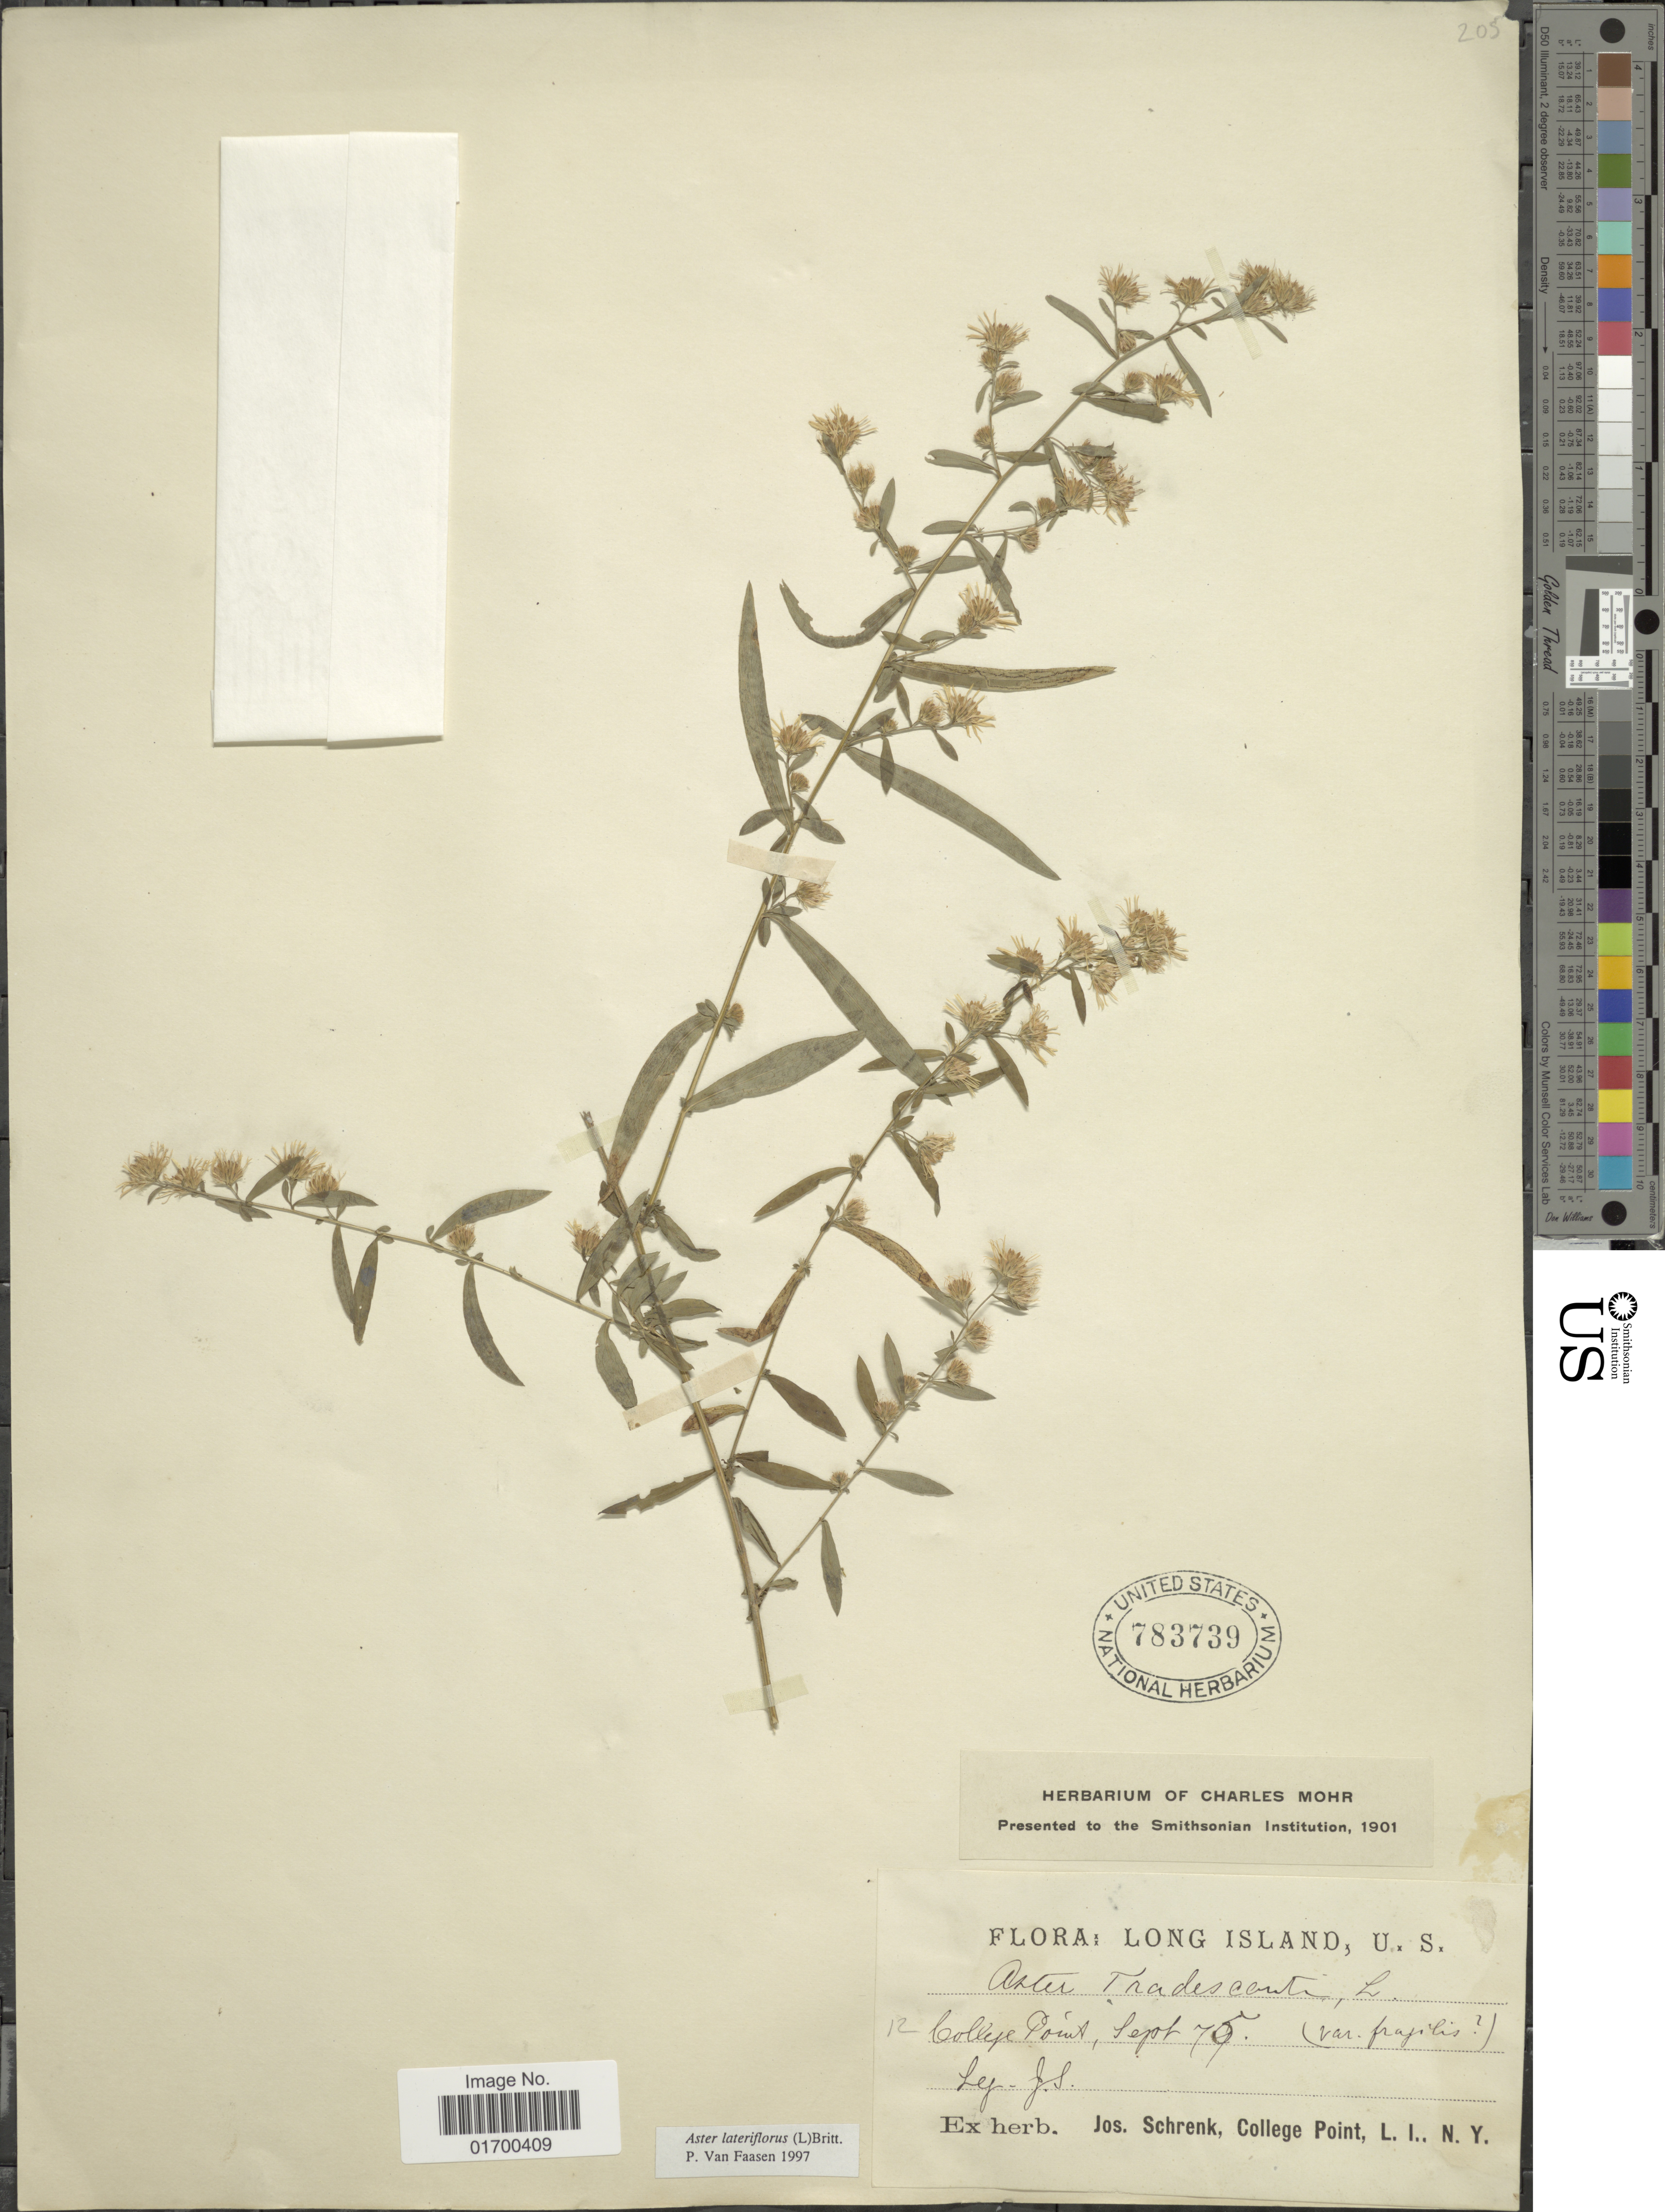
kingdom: Plantae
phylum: Tracheophyta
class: Magnoliopsida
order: Asterales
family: Asteraceae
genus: Symphyotrichum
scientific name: Symphyotrichum lateriflorum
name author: (L.) Á. Löve & D. Löve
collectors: J. Schrenk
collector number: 12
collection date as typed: Transcribed d/m/y: /9/75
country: United States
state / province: New York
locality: Long Island, College Point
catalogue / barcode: US 783739